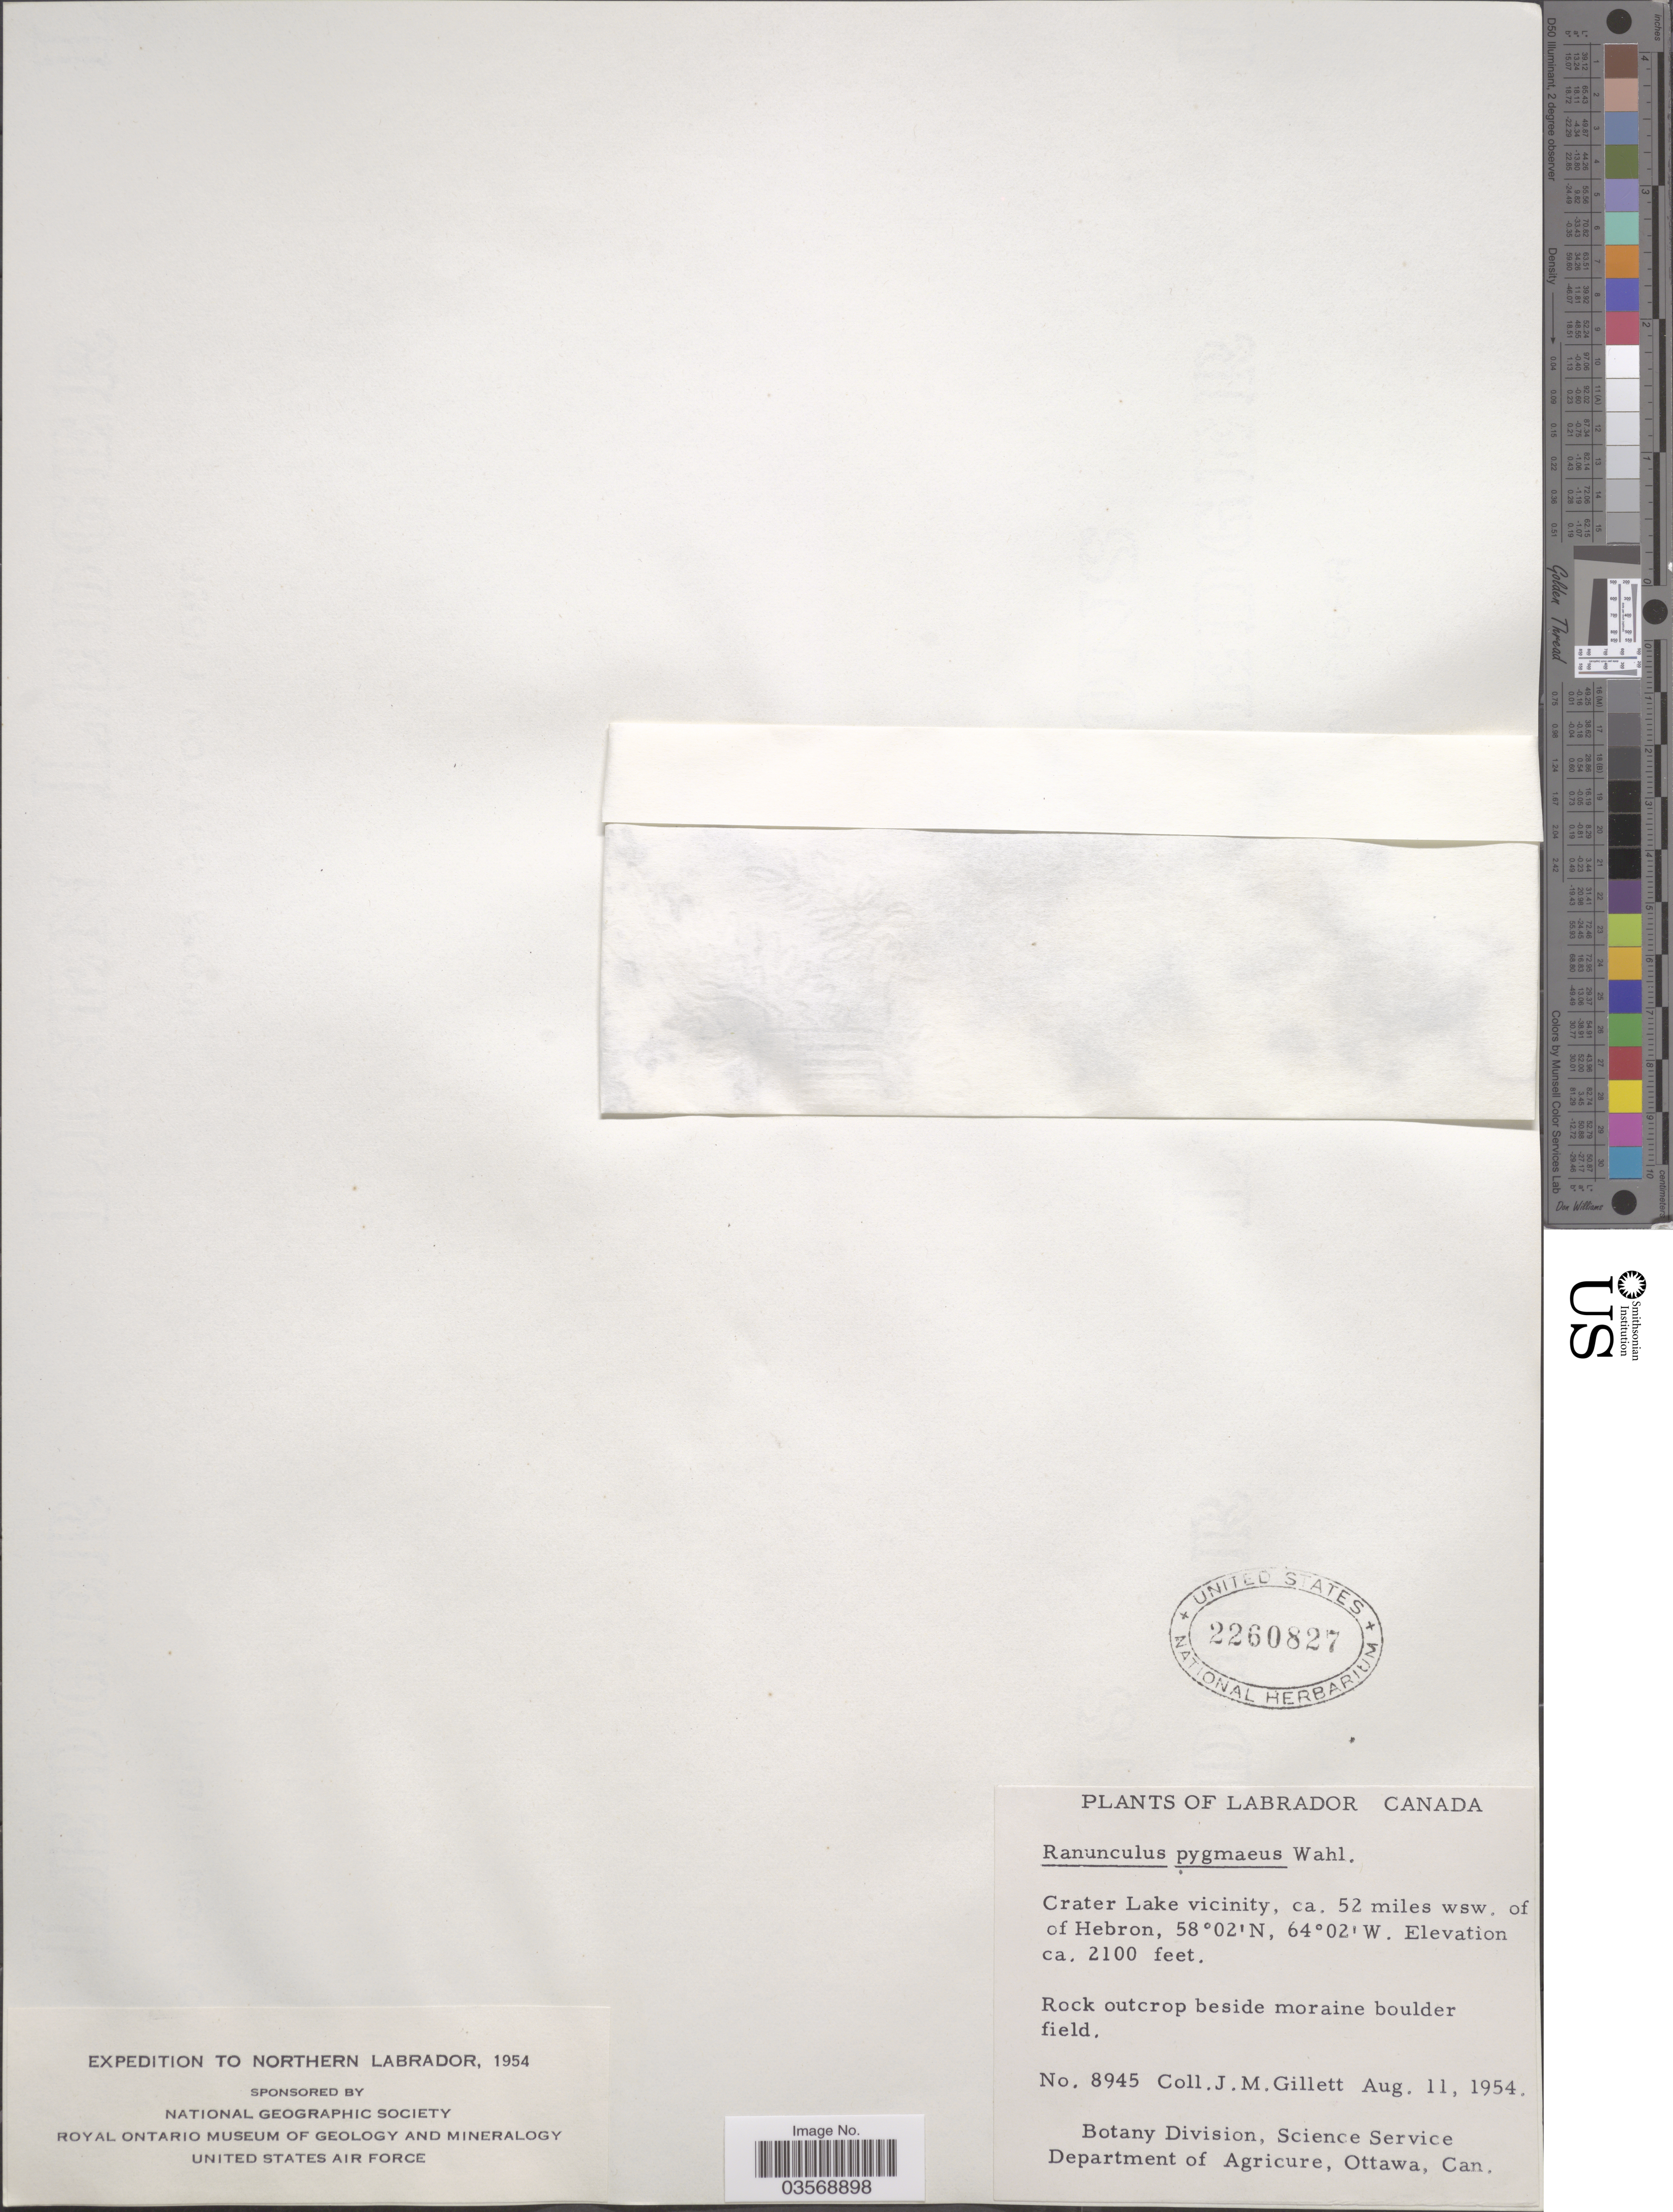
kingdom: Plantae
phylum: Tracheophyta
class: Magnoliopsida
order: Ranunculales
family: Ranunculaceae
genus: Ranunculus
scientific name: Ranunculus pygmaeus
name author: Wahlenb.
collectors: J. M. Gillett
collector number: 8945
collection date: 1954-08-11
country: Canada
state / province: Newfoundland and Labrador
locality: Northern Labrador. Labrador. Crater Lake vicinity, ca. 52 miles wsw. of Hebron.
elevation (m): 640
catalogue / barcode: US 2260827